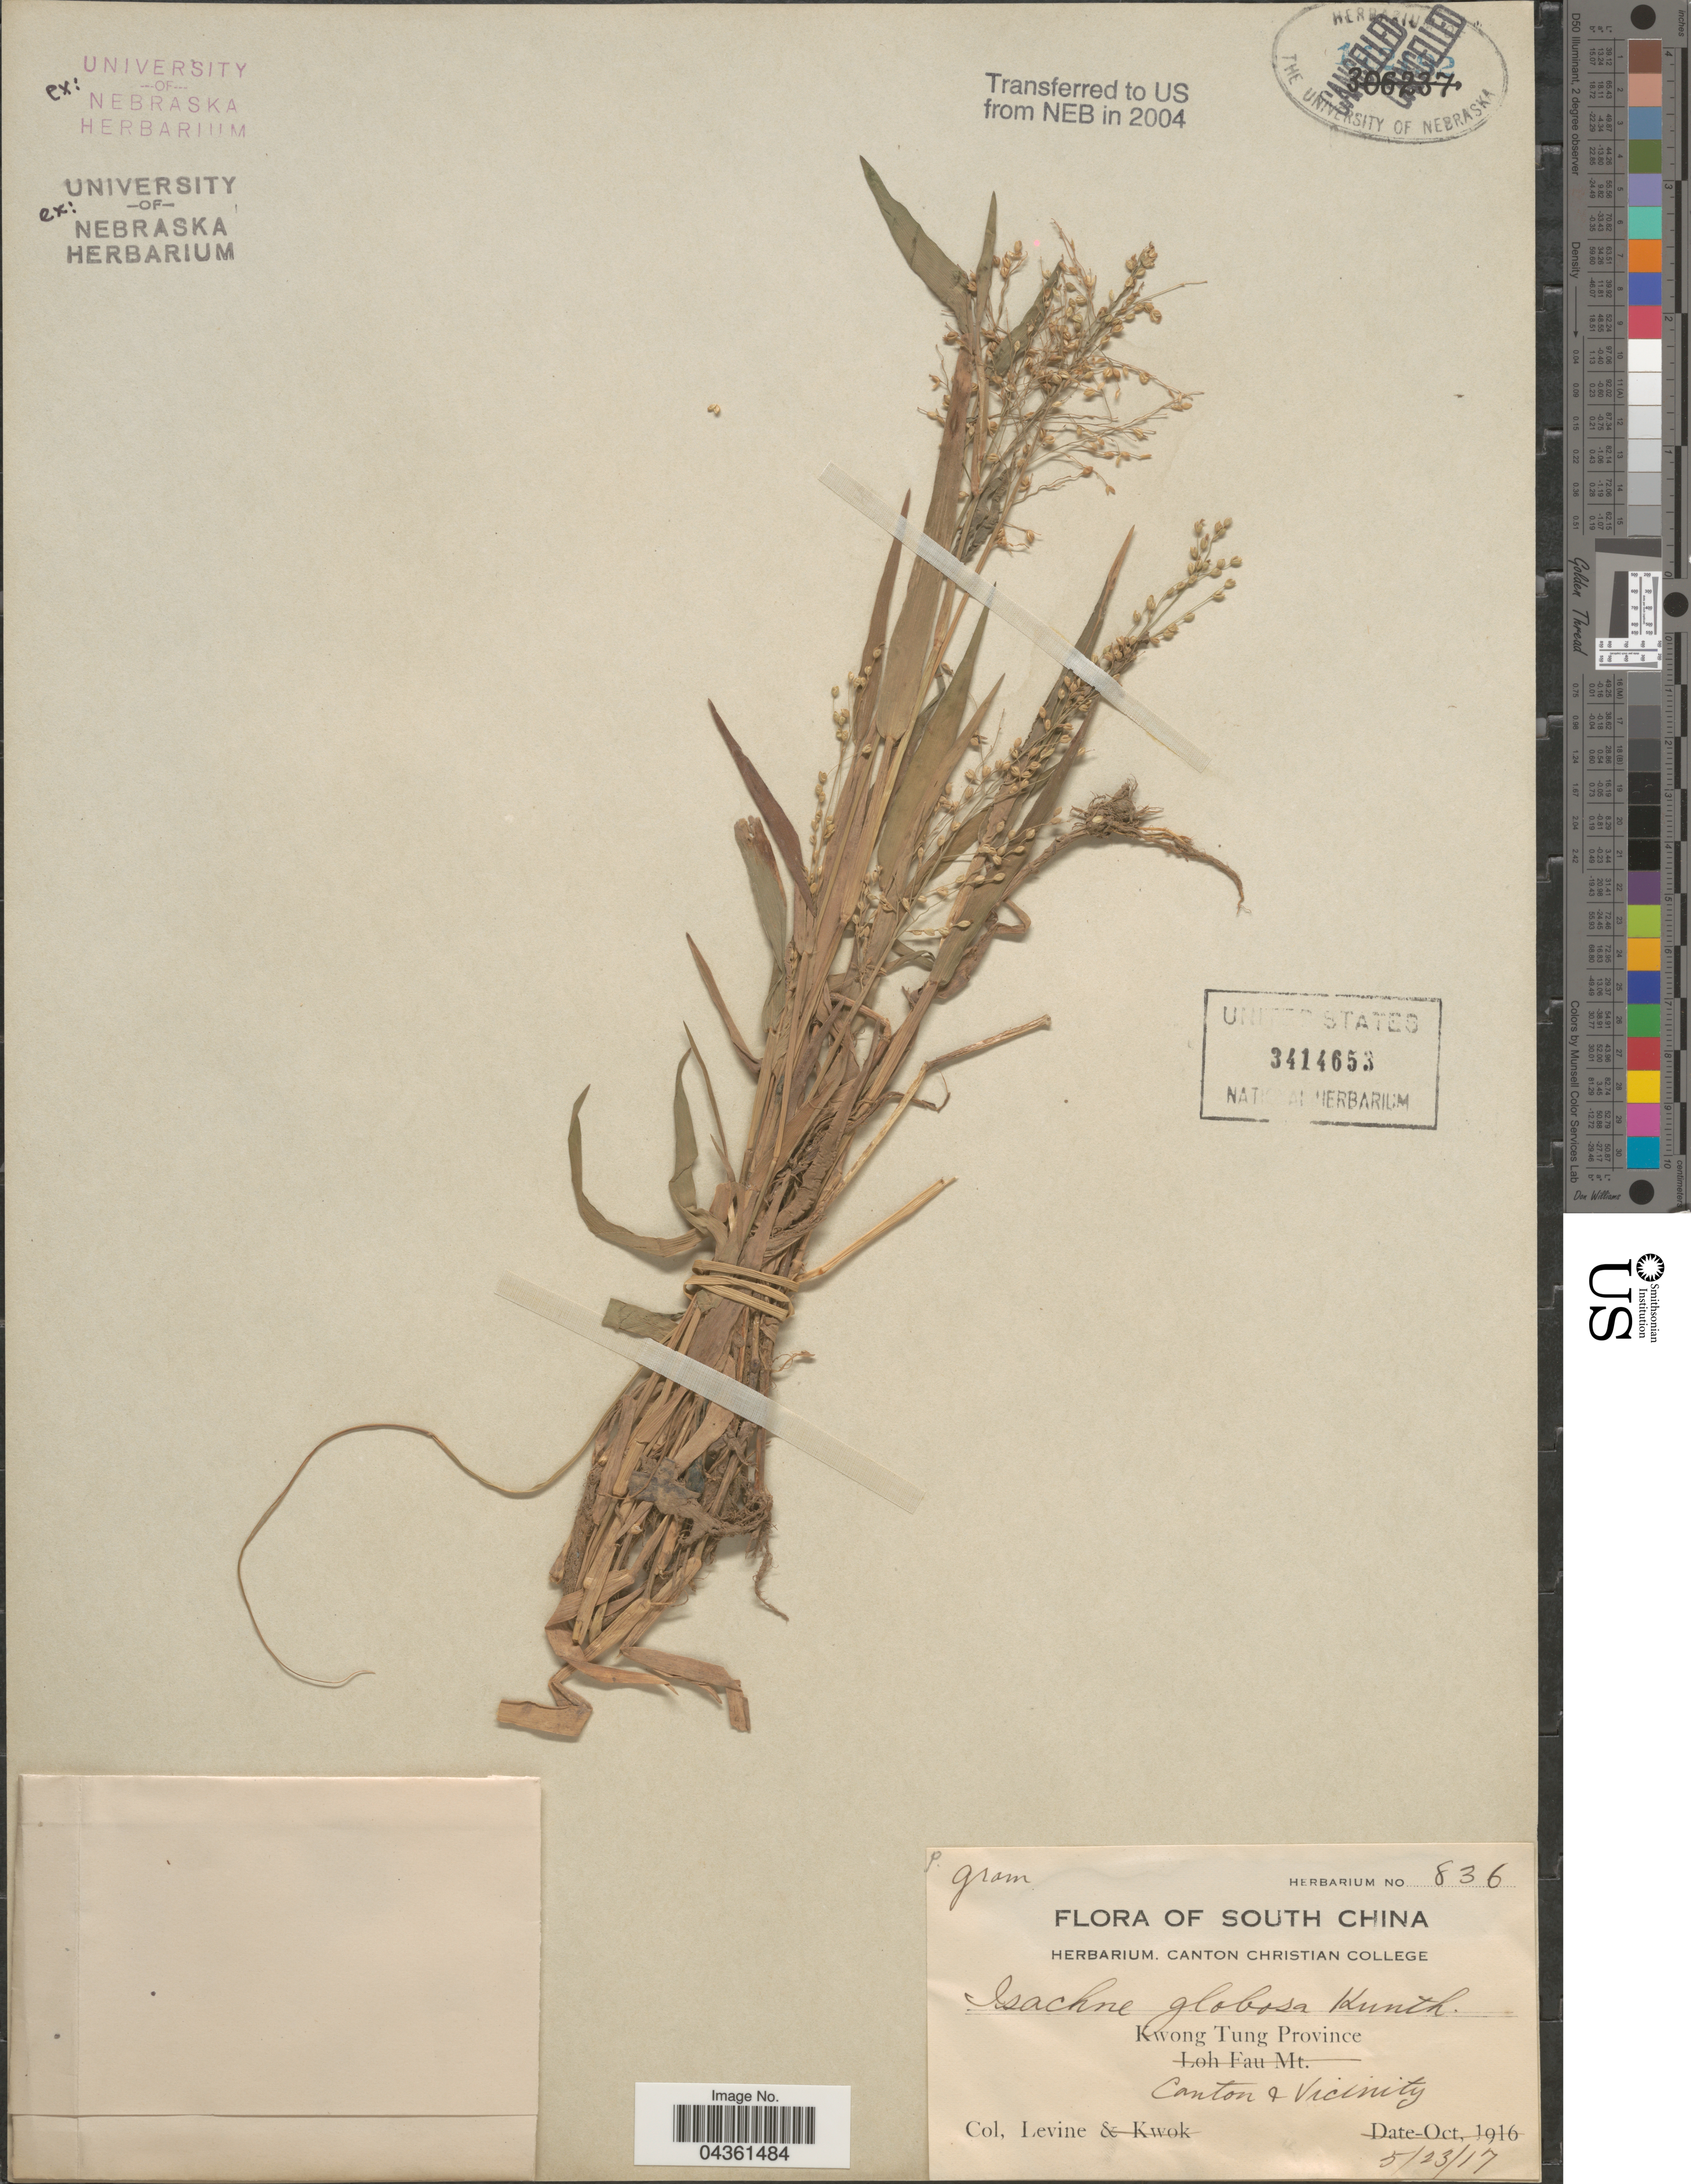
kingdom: Plantae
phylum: Tracheophyta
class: Liliopsida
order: Poales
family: Poaceae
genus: Isachne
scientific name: Isachne globosa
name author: (Thunb.) Kuntze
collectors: -. Levine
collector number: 836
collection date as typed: Transcribed d/m/y: 23/5/17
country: China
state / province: Guangdong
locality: South China. Kwong Tung Province, Canton + Vicinity.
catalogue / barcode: US 3414653